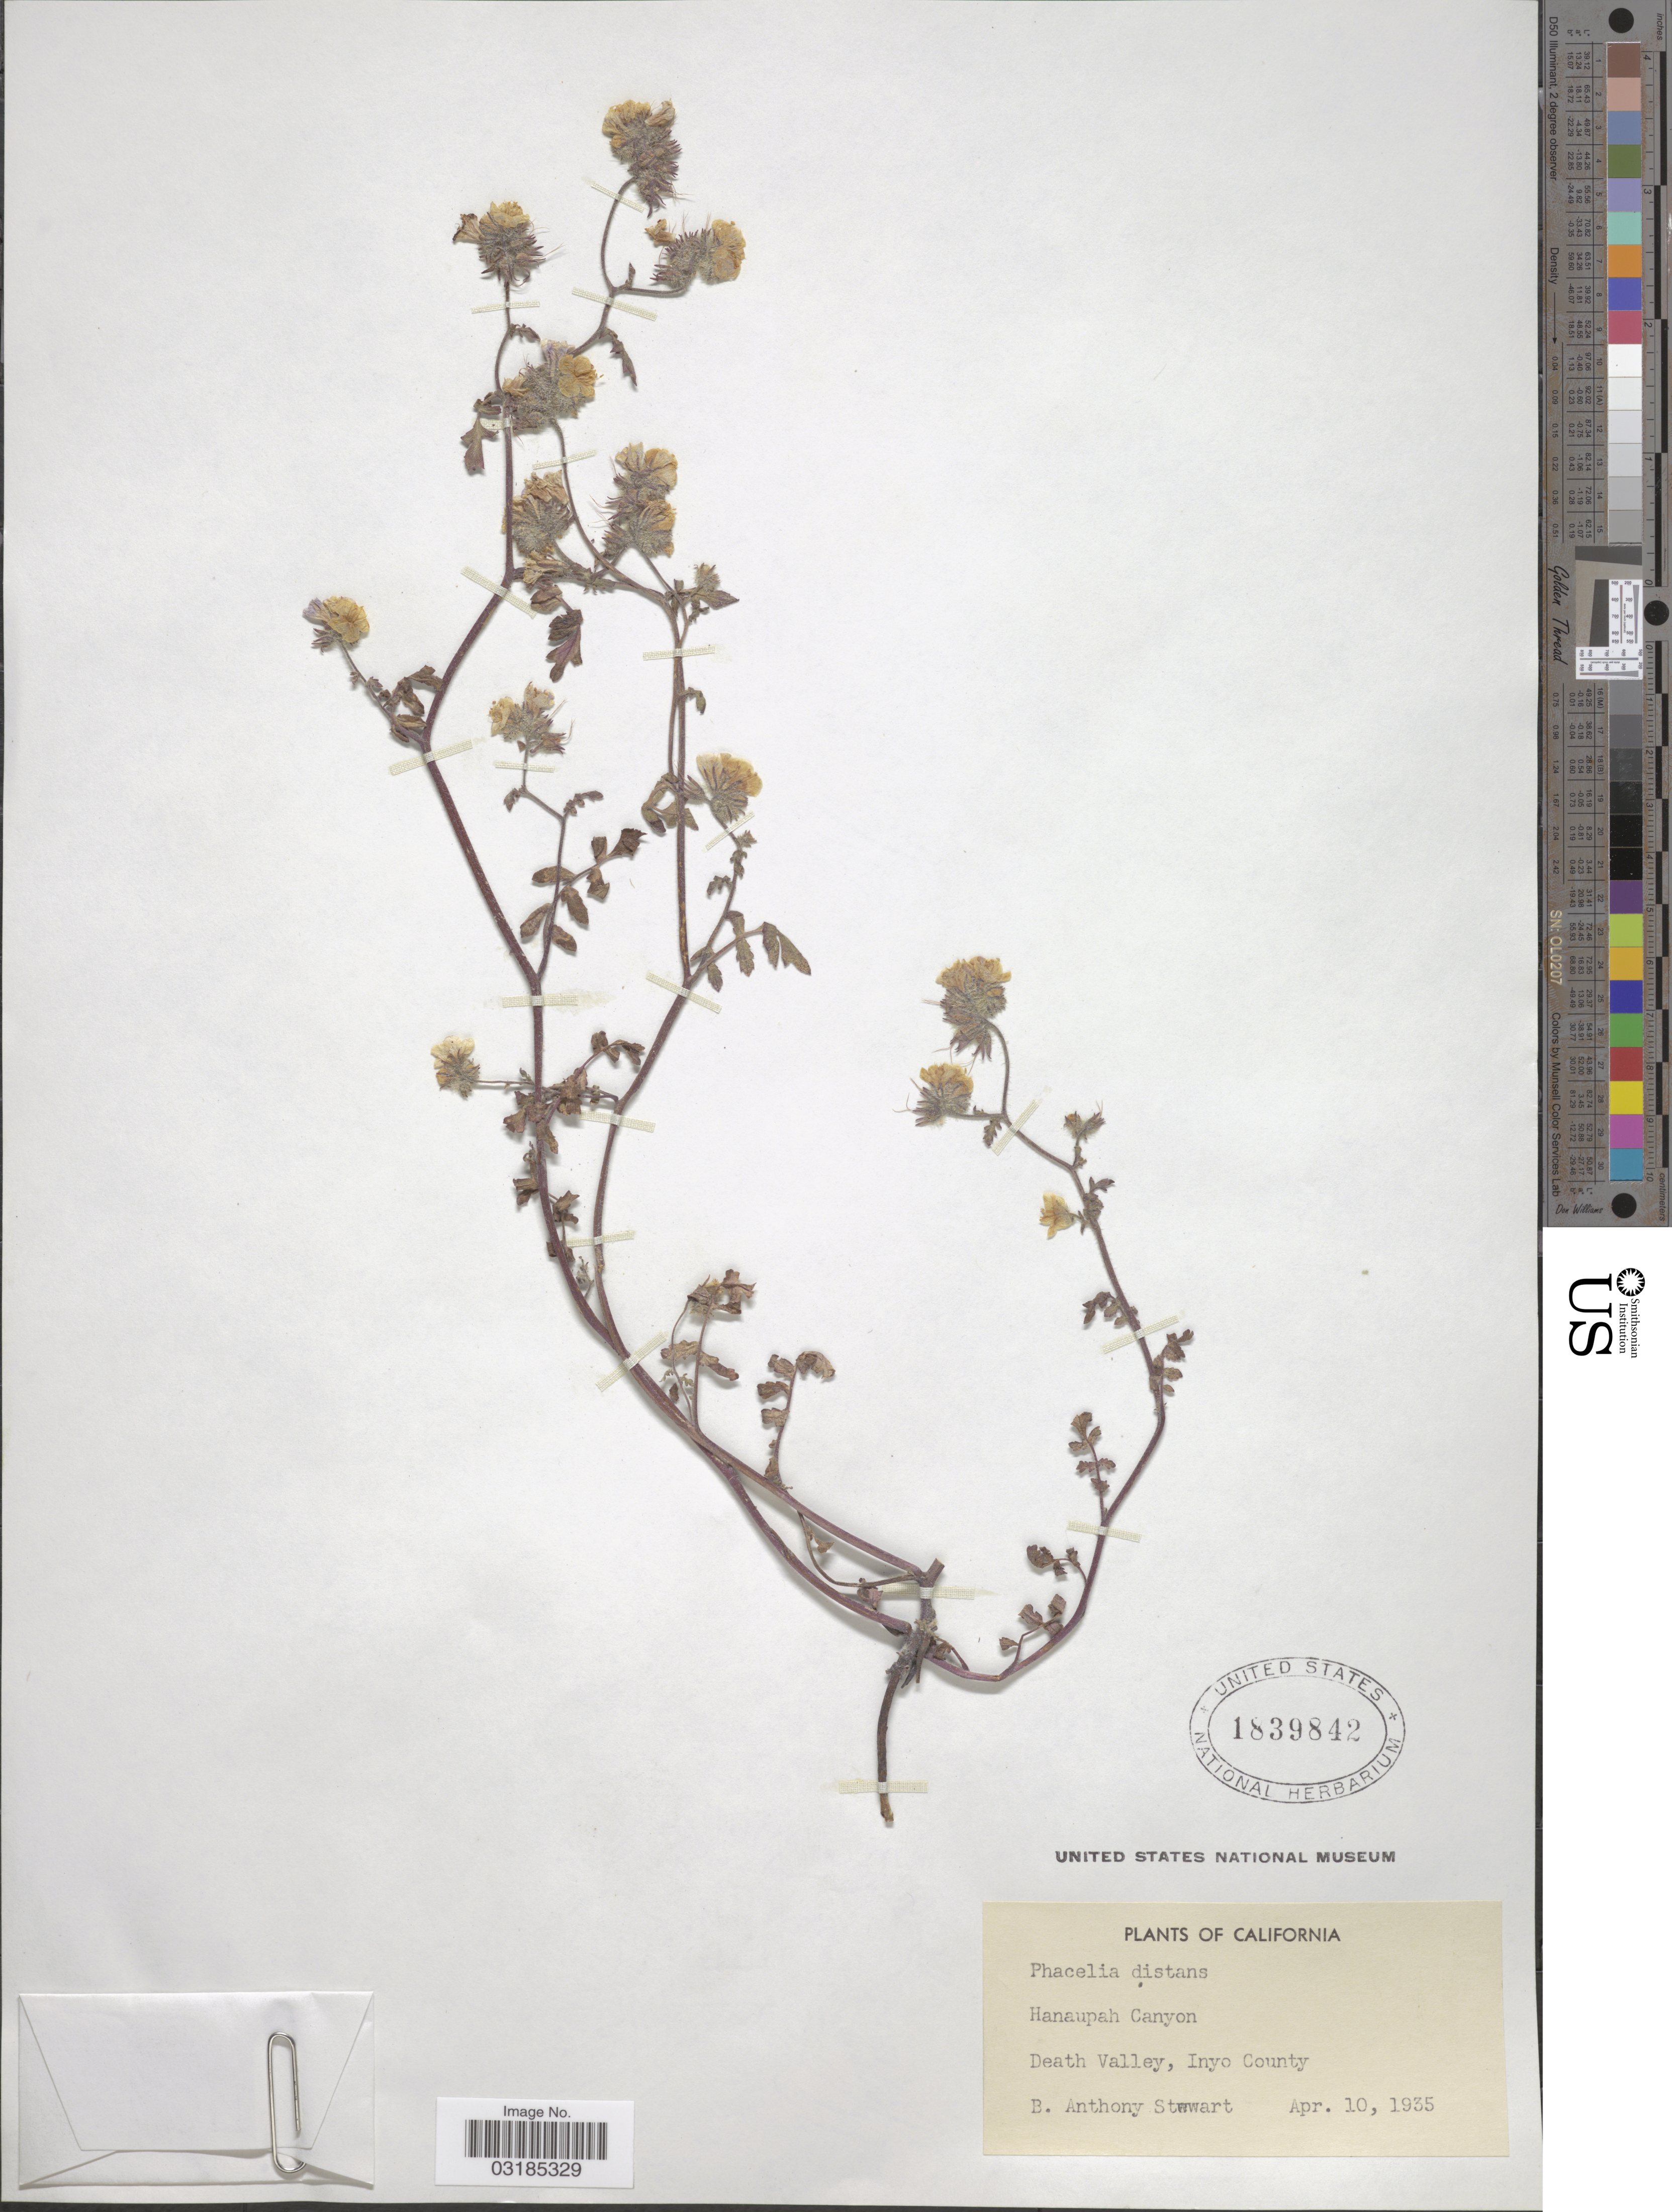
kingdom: Plantae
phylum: Tracheophyta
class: Magnoliopsida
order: Boraginales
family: Hydrophyllaceae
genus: Phacelia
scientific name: Phacelia distans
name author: Benth.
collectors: B. Stewart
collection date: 1935-04-10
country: United States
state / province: California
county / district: Inyo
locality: Hanaupah Canyon. Death Valley, Inyo County.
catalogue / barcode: US 1839842